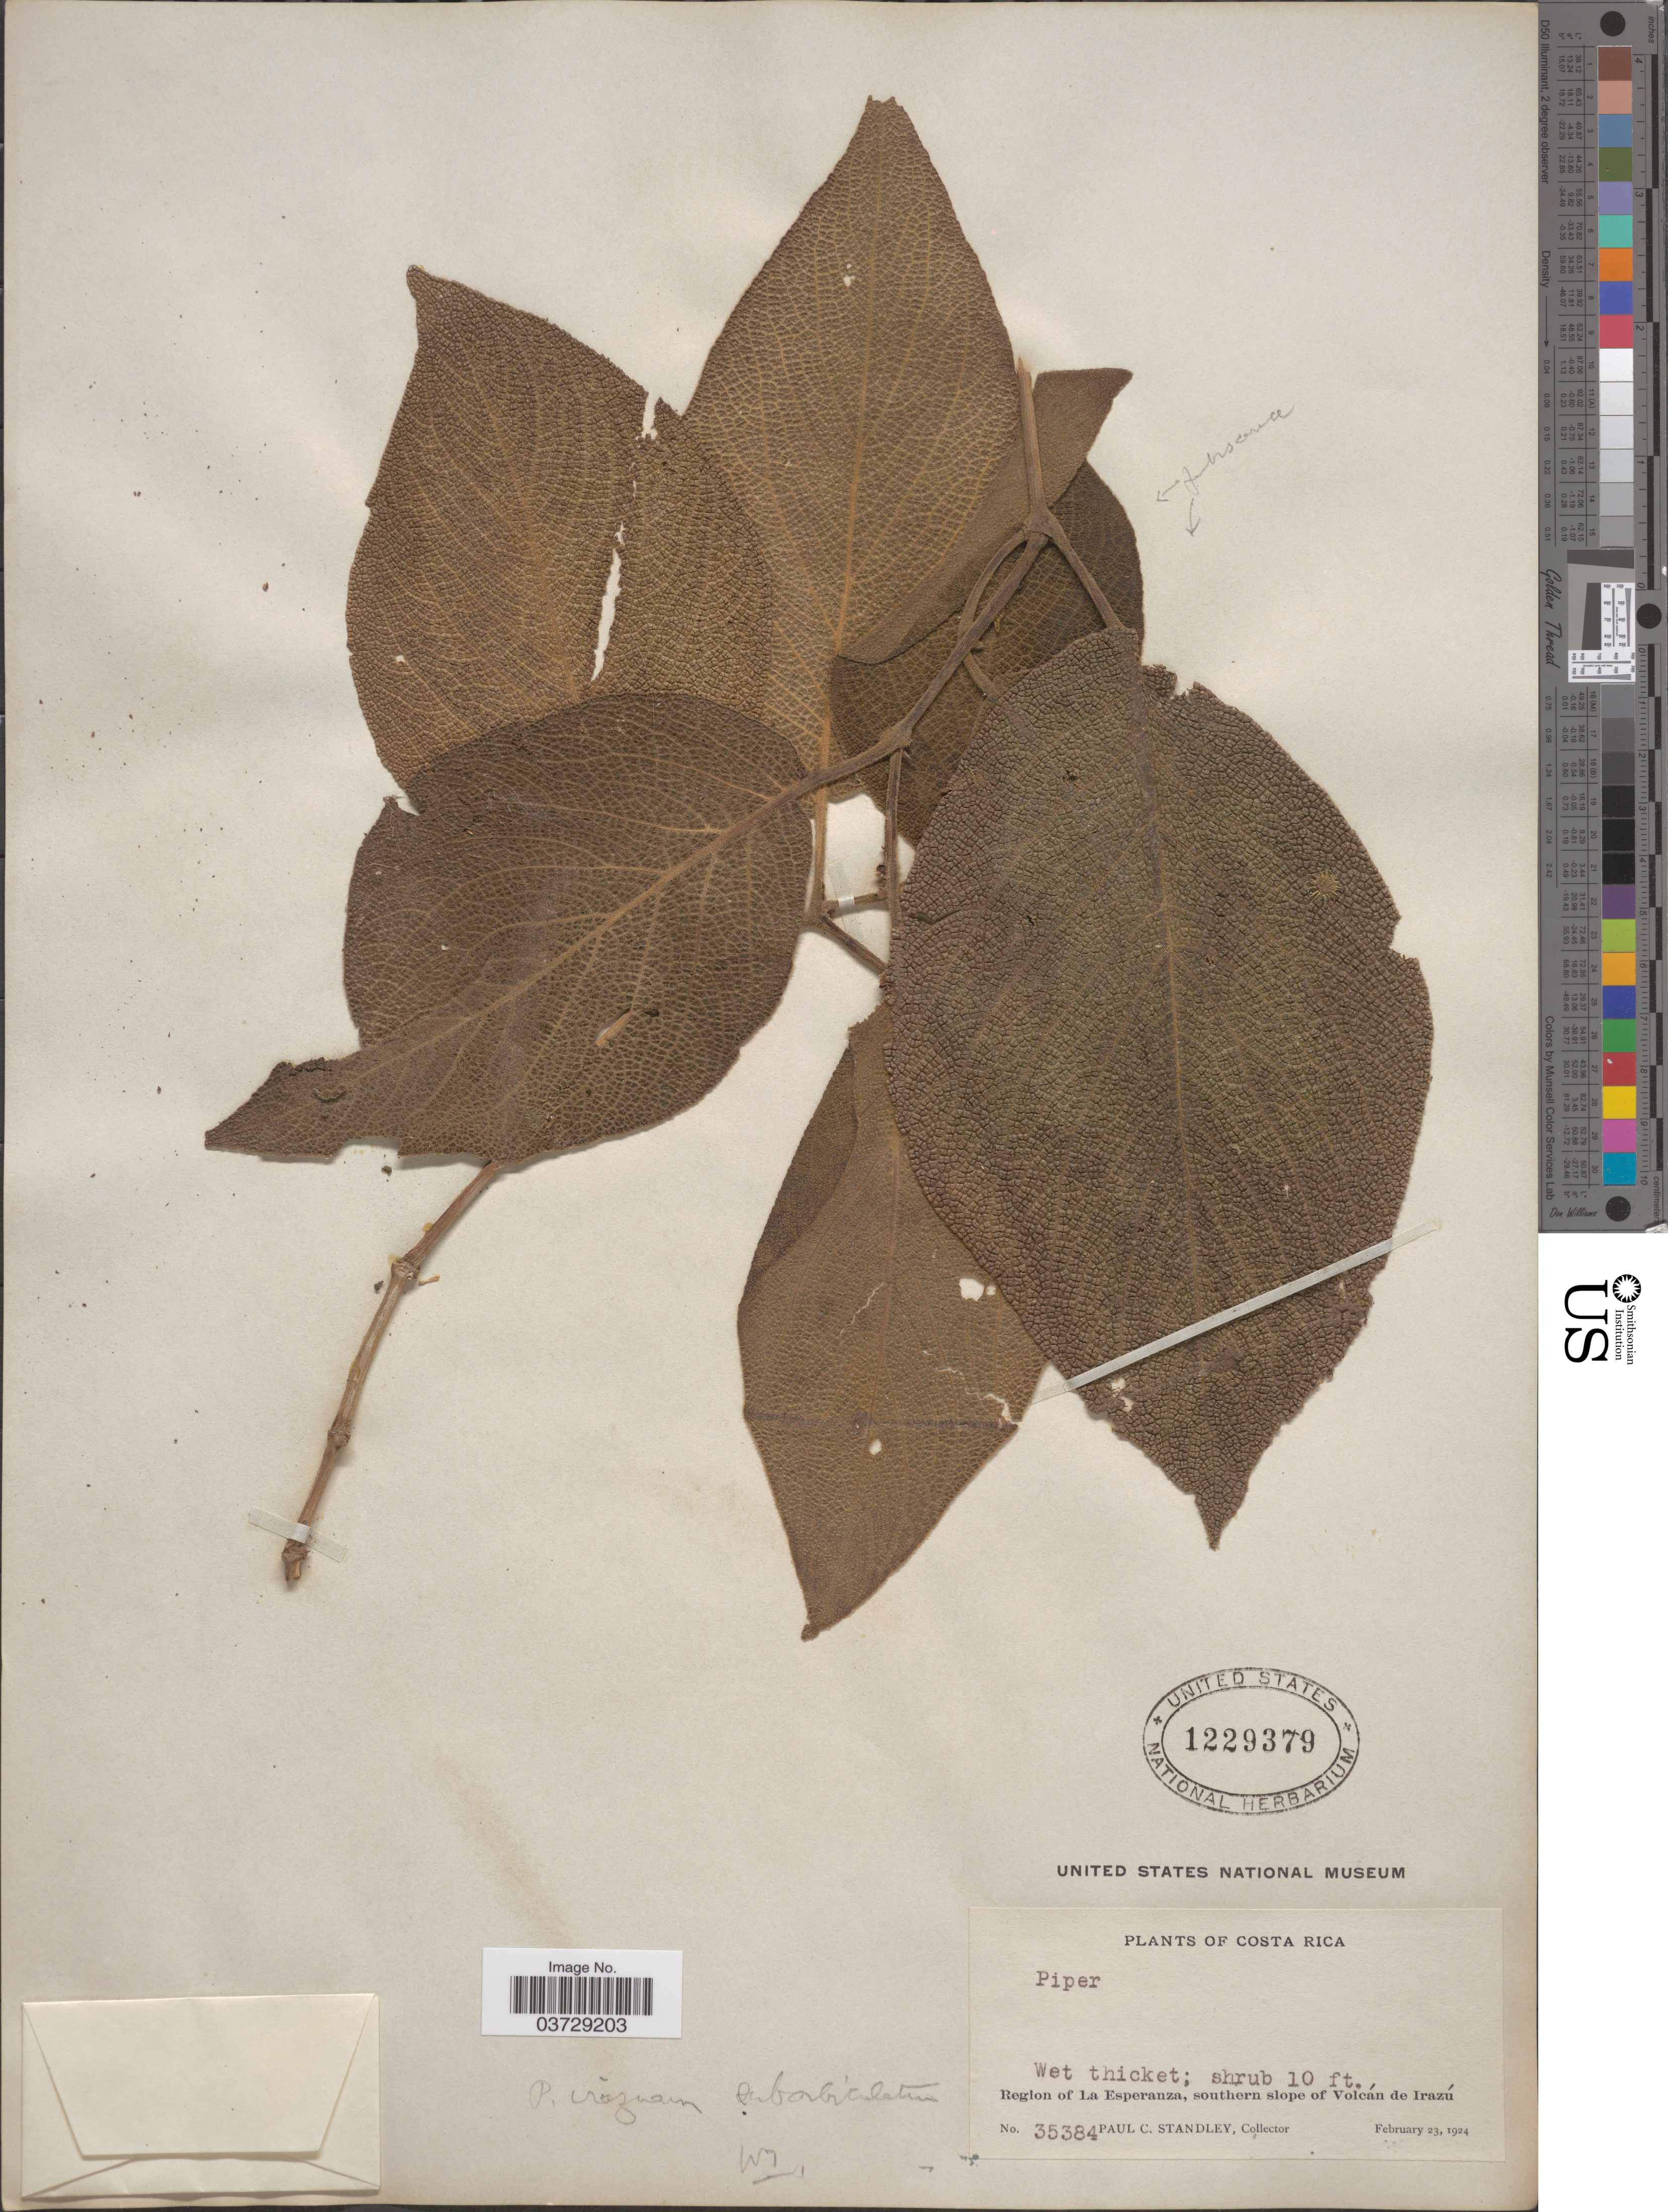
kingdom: Plantae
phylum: Tracheophyta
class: Magnoliopsida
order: Piperales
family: Piperaceae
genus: Piper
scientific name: Piper irazuanum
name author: C. DC.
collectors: P. C. Standley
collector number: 35384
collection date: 1924-02-23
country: Costa Rica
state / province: San José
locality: Region of La Esperanza, southern slope of Volcán de Irazú.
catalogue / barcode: US 1229379